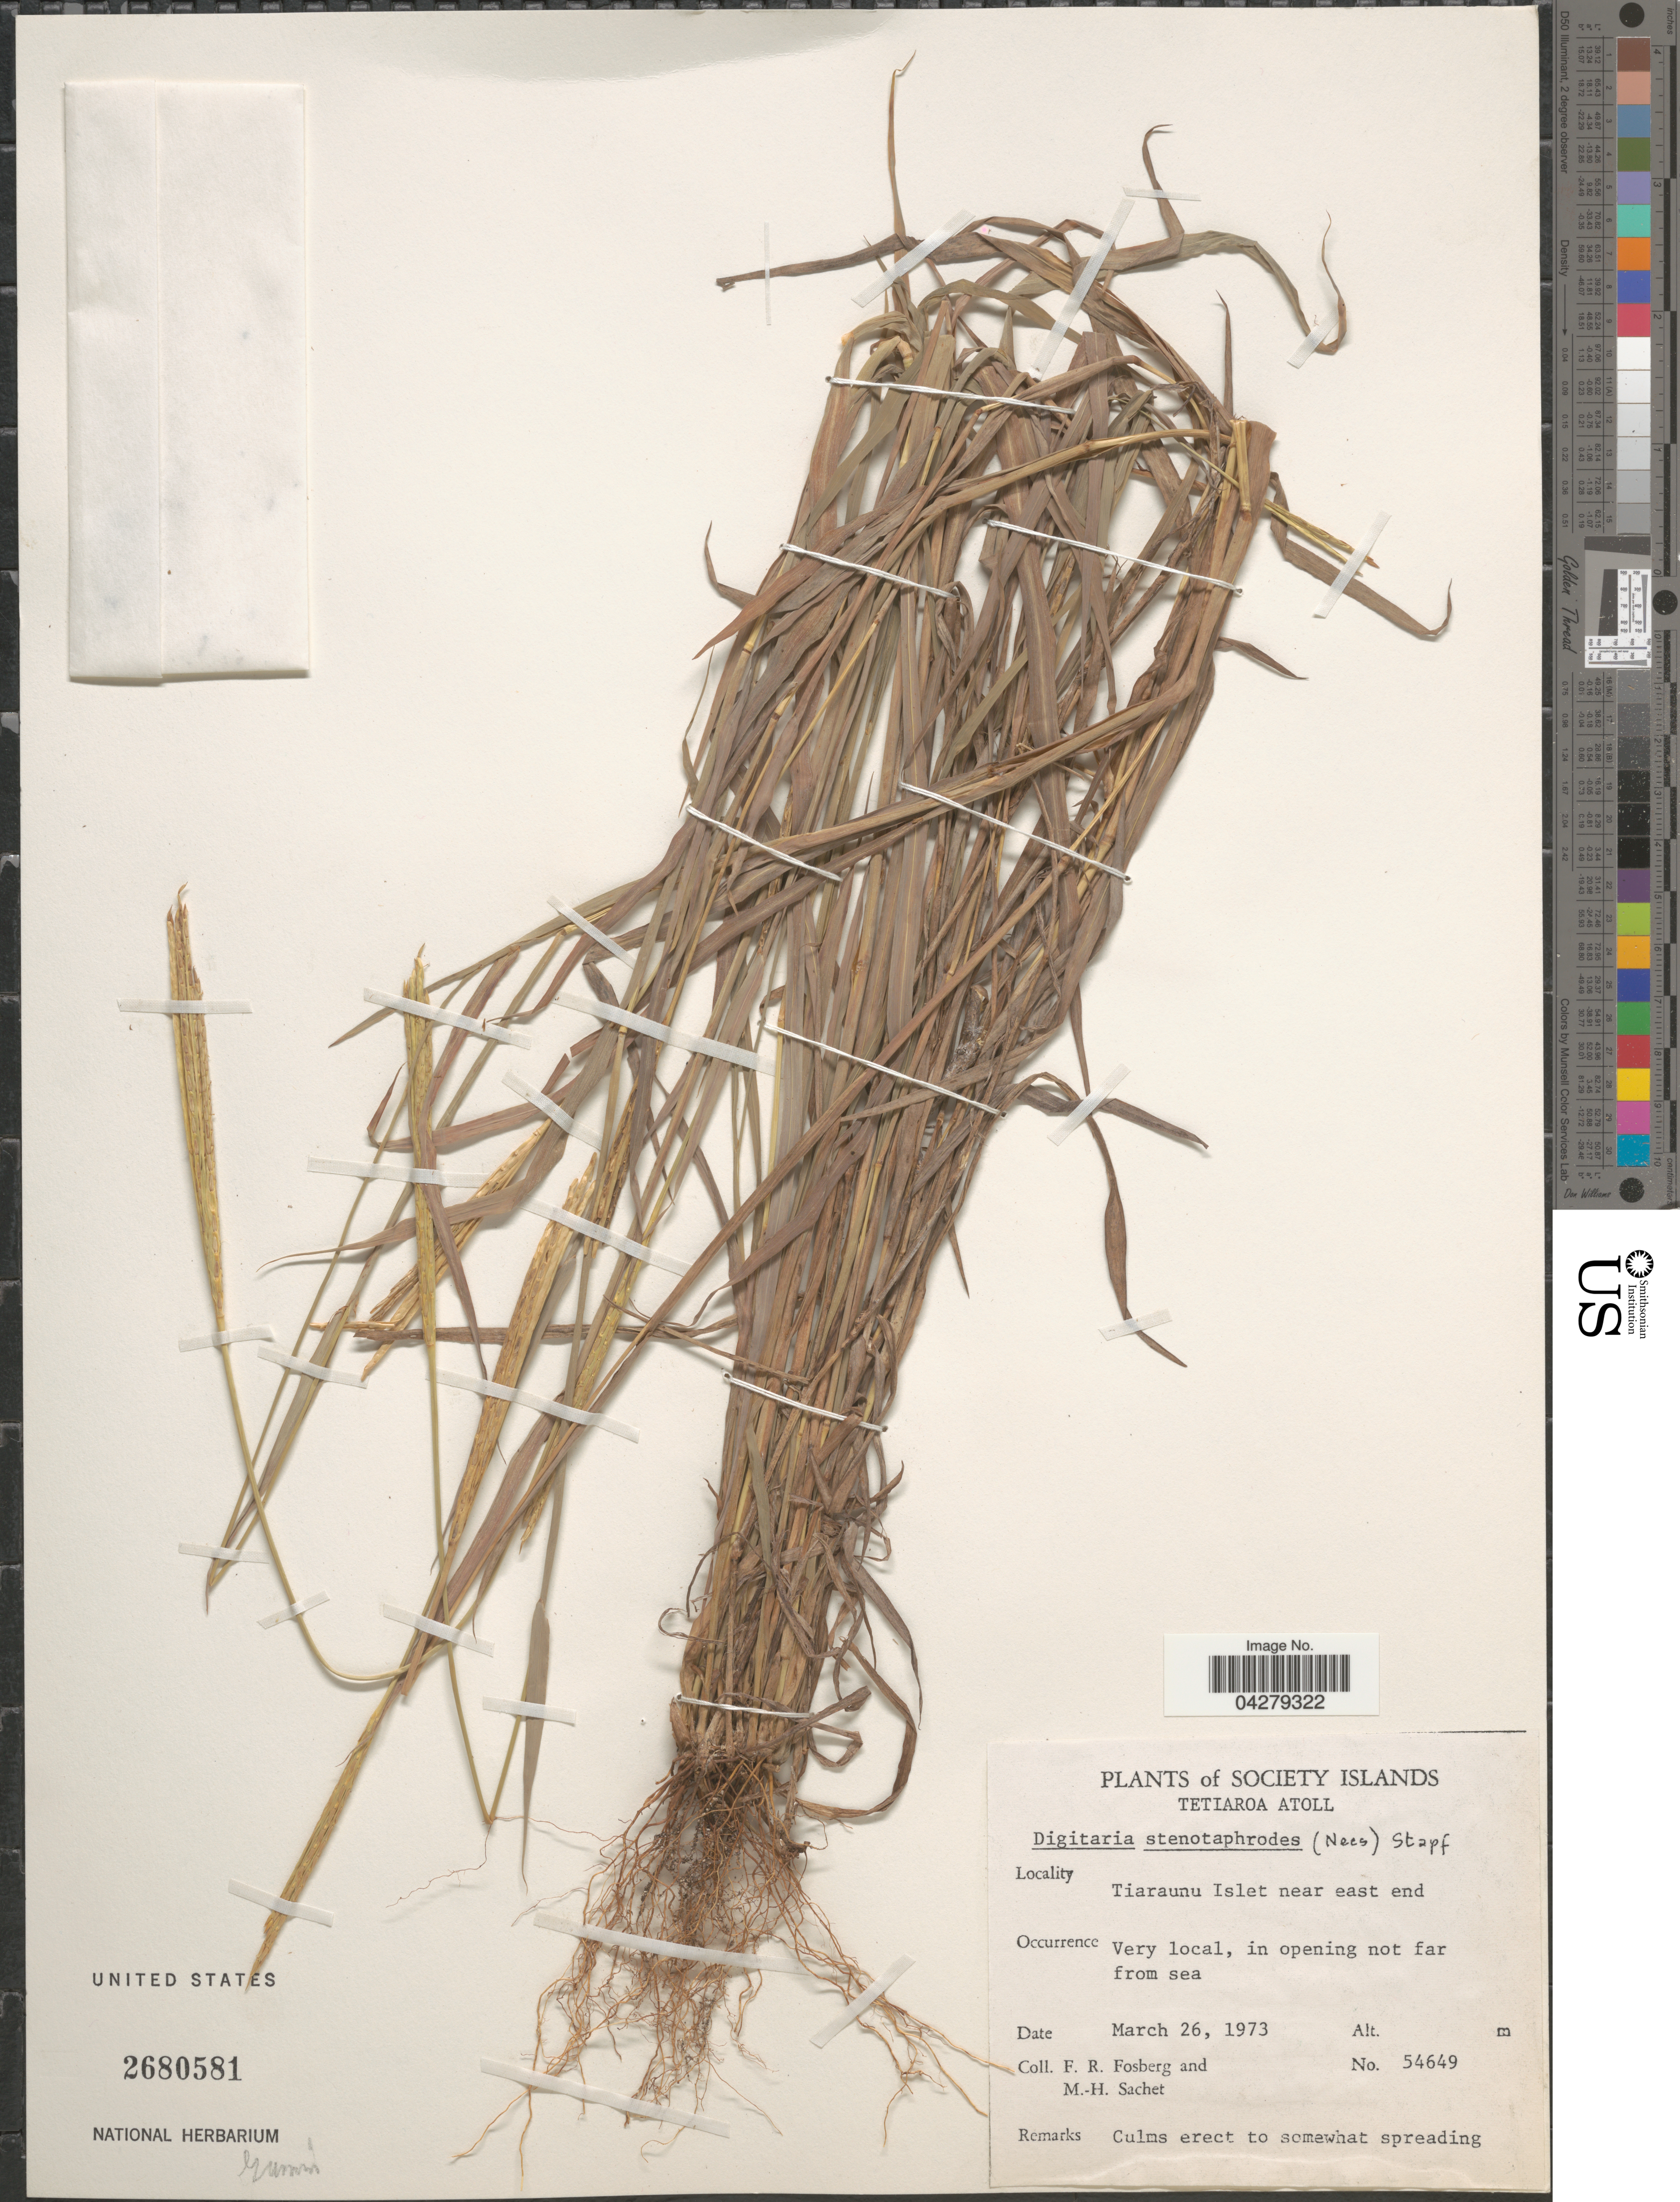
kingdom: Plantae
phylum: Tracheophyta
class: Liliopsida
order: Poales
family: Poaceae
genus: Digitaria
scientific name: Digitaria stenotaphrodes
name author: (Steud.) Stapf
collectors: F. R. Fosberg & M.-H. Sachet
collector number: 54649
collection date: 1973-03-26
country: French Polynesia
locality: Society Islands. Tetiaroa Atoll. Tiaraunu Islet near east end.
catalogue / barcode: US 2680581